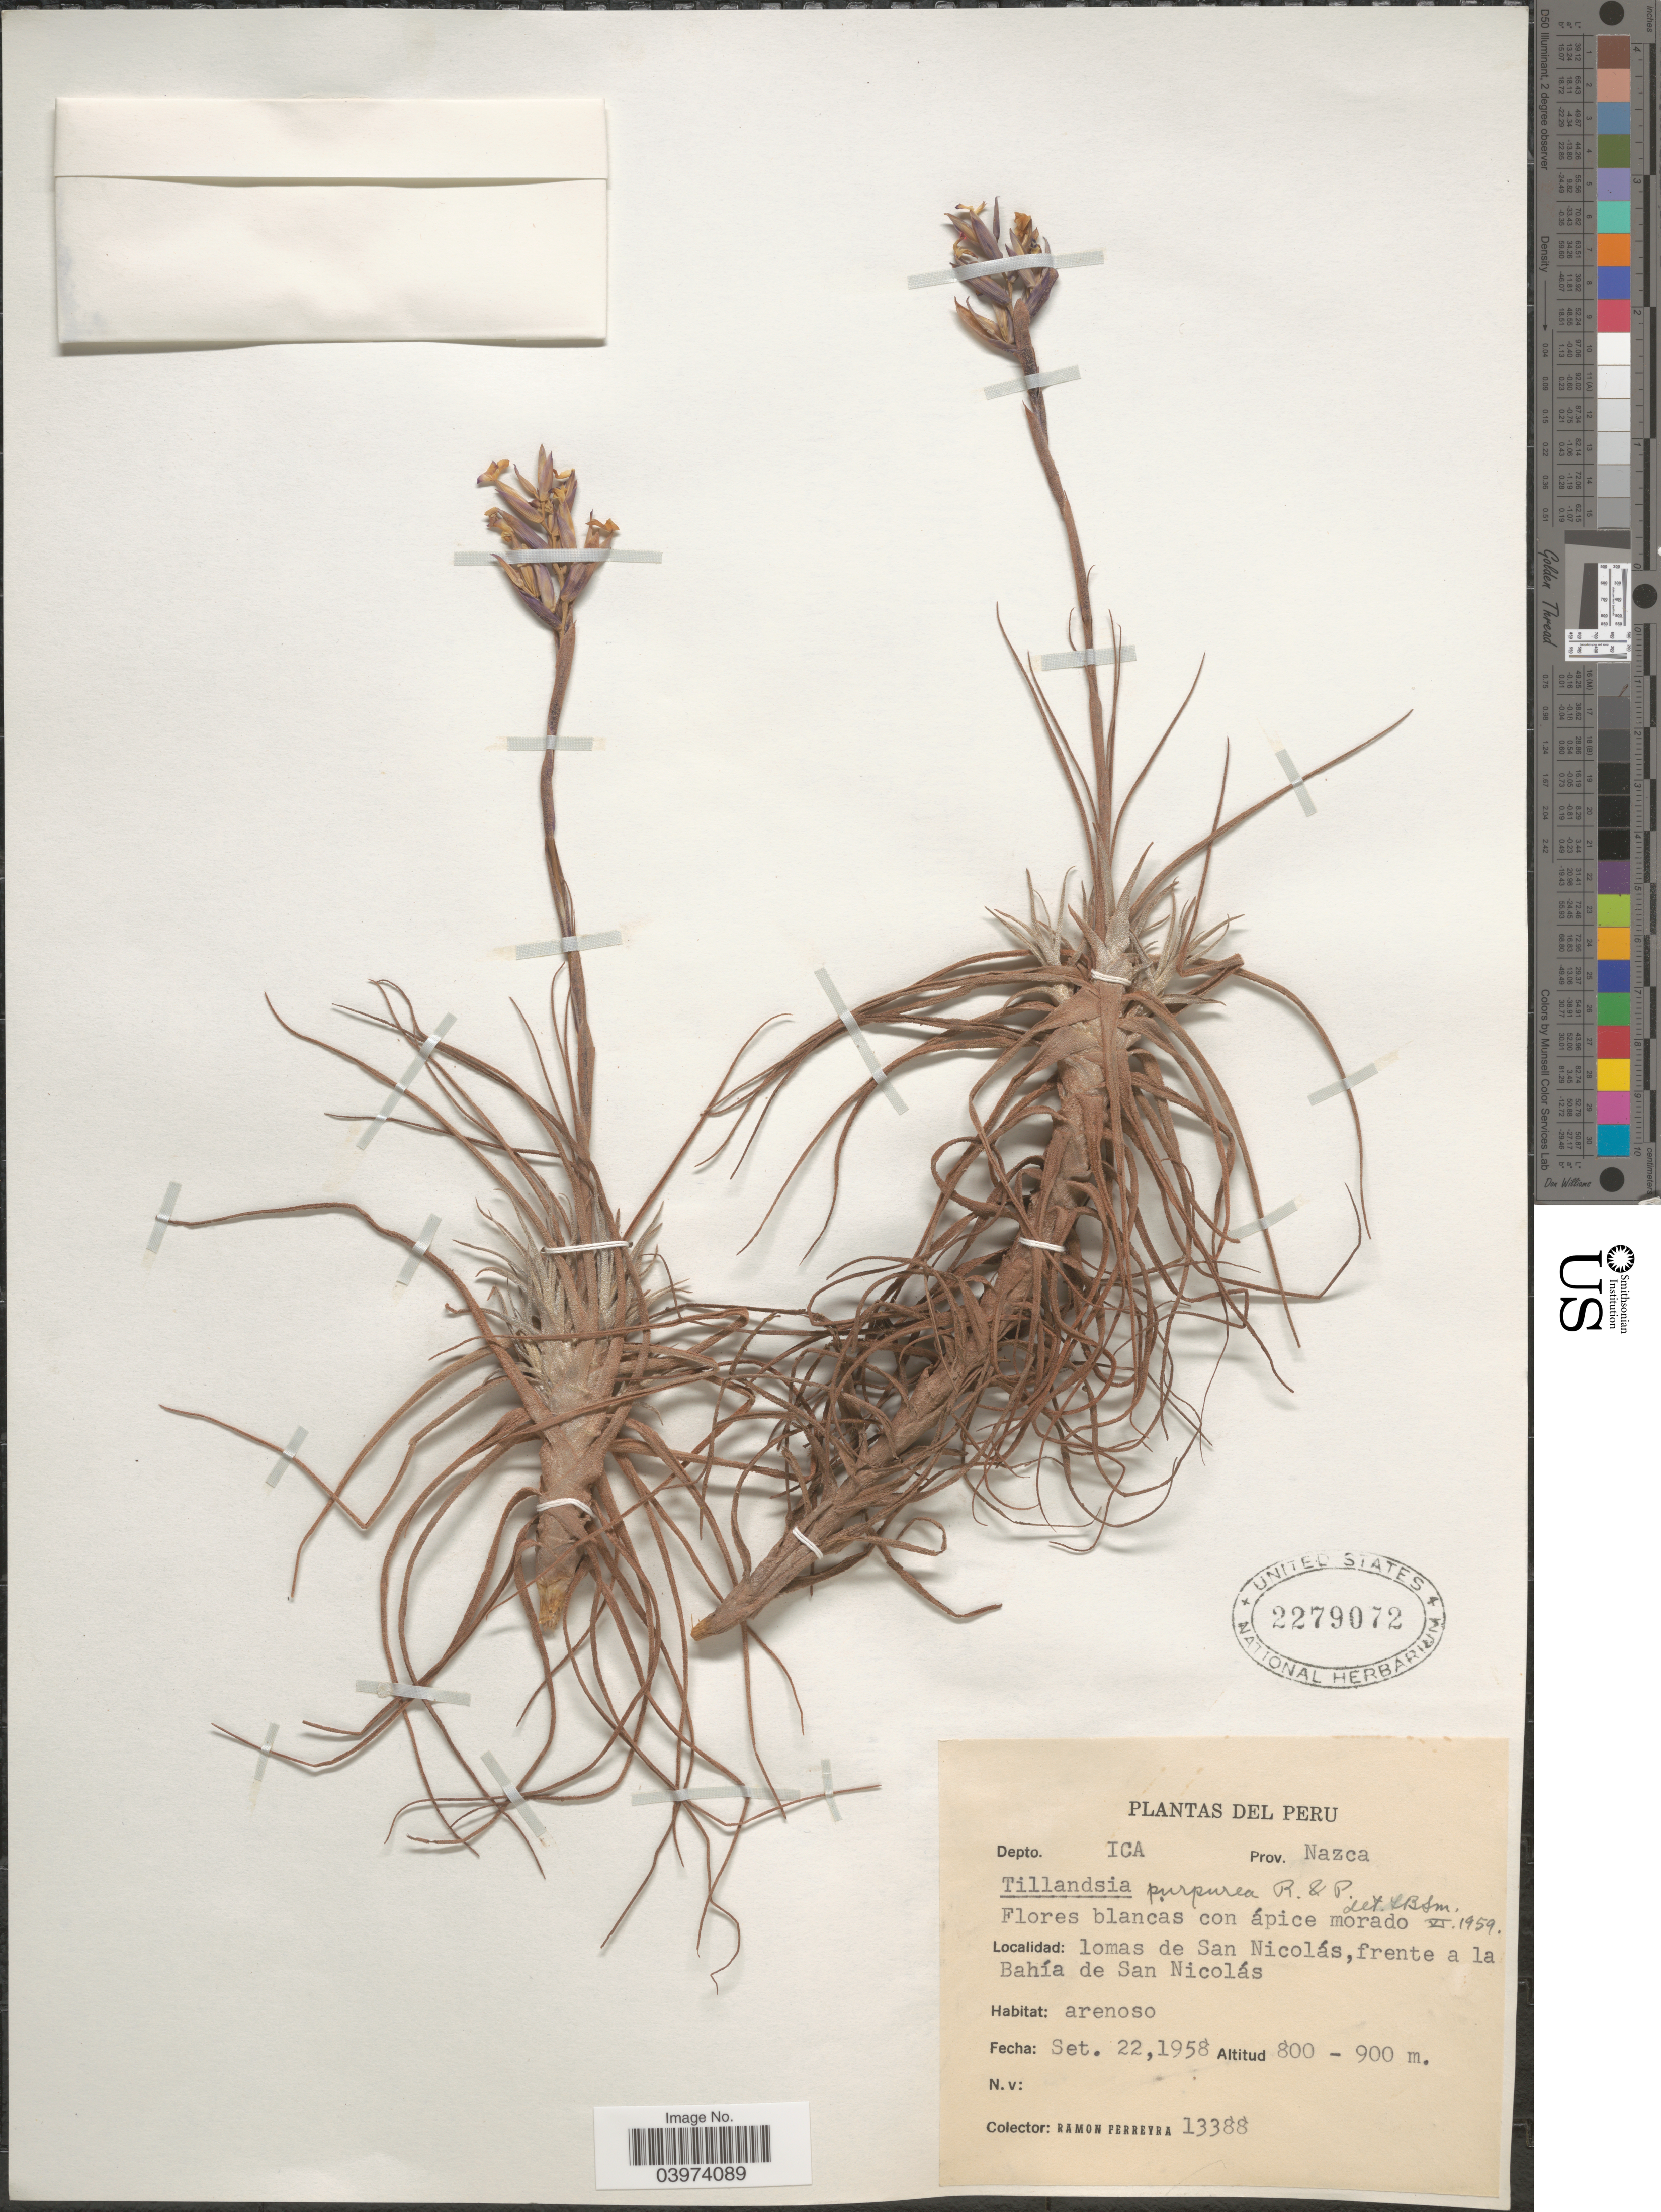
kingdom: Plantae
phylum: Tracheophyta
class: Liliopsida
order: Poales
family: Bromeliaceae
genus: Tillandsia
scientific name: Tillandsia purpurea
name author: Ruiz & Pav.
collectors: R. A. Ferreyra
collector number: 13388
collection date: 1958-09-22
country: Peru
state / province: Ica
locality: Depto. Ica. Prov. Nazca. Lomas de San Nicolás, frente a la Bahía de San Nicolás.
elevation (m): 800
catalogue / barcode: US 2279072